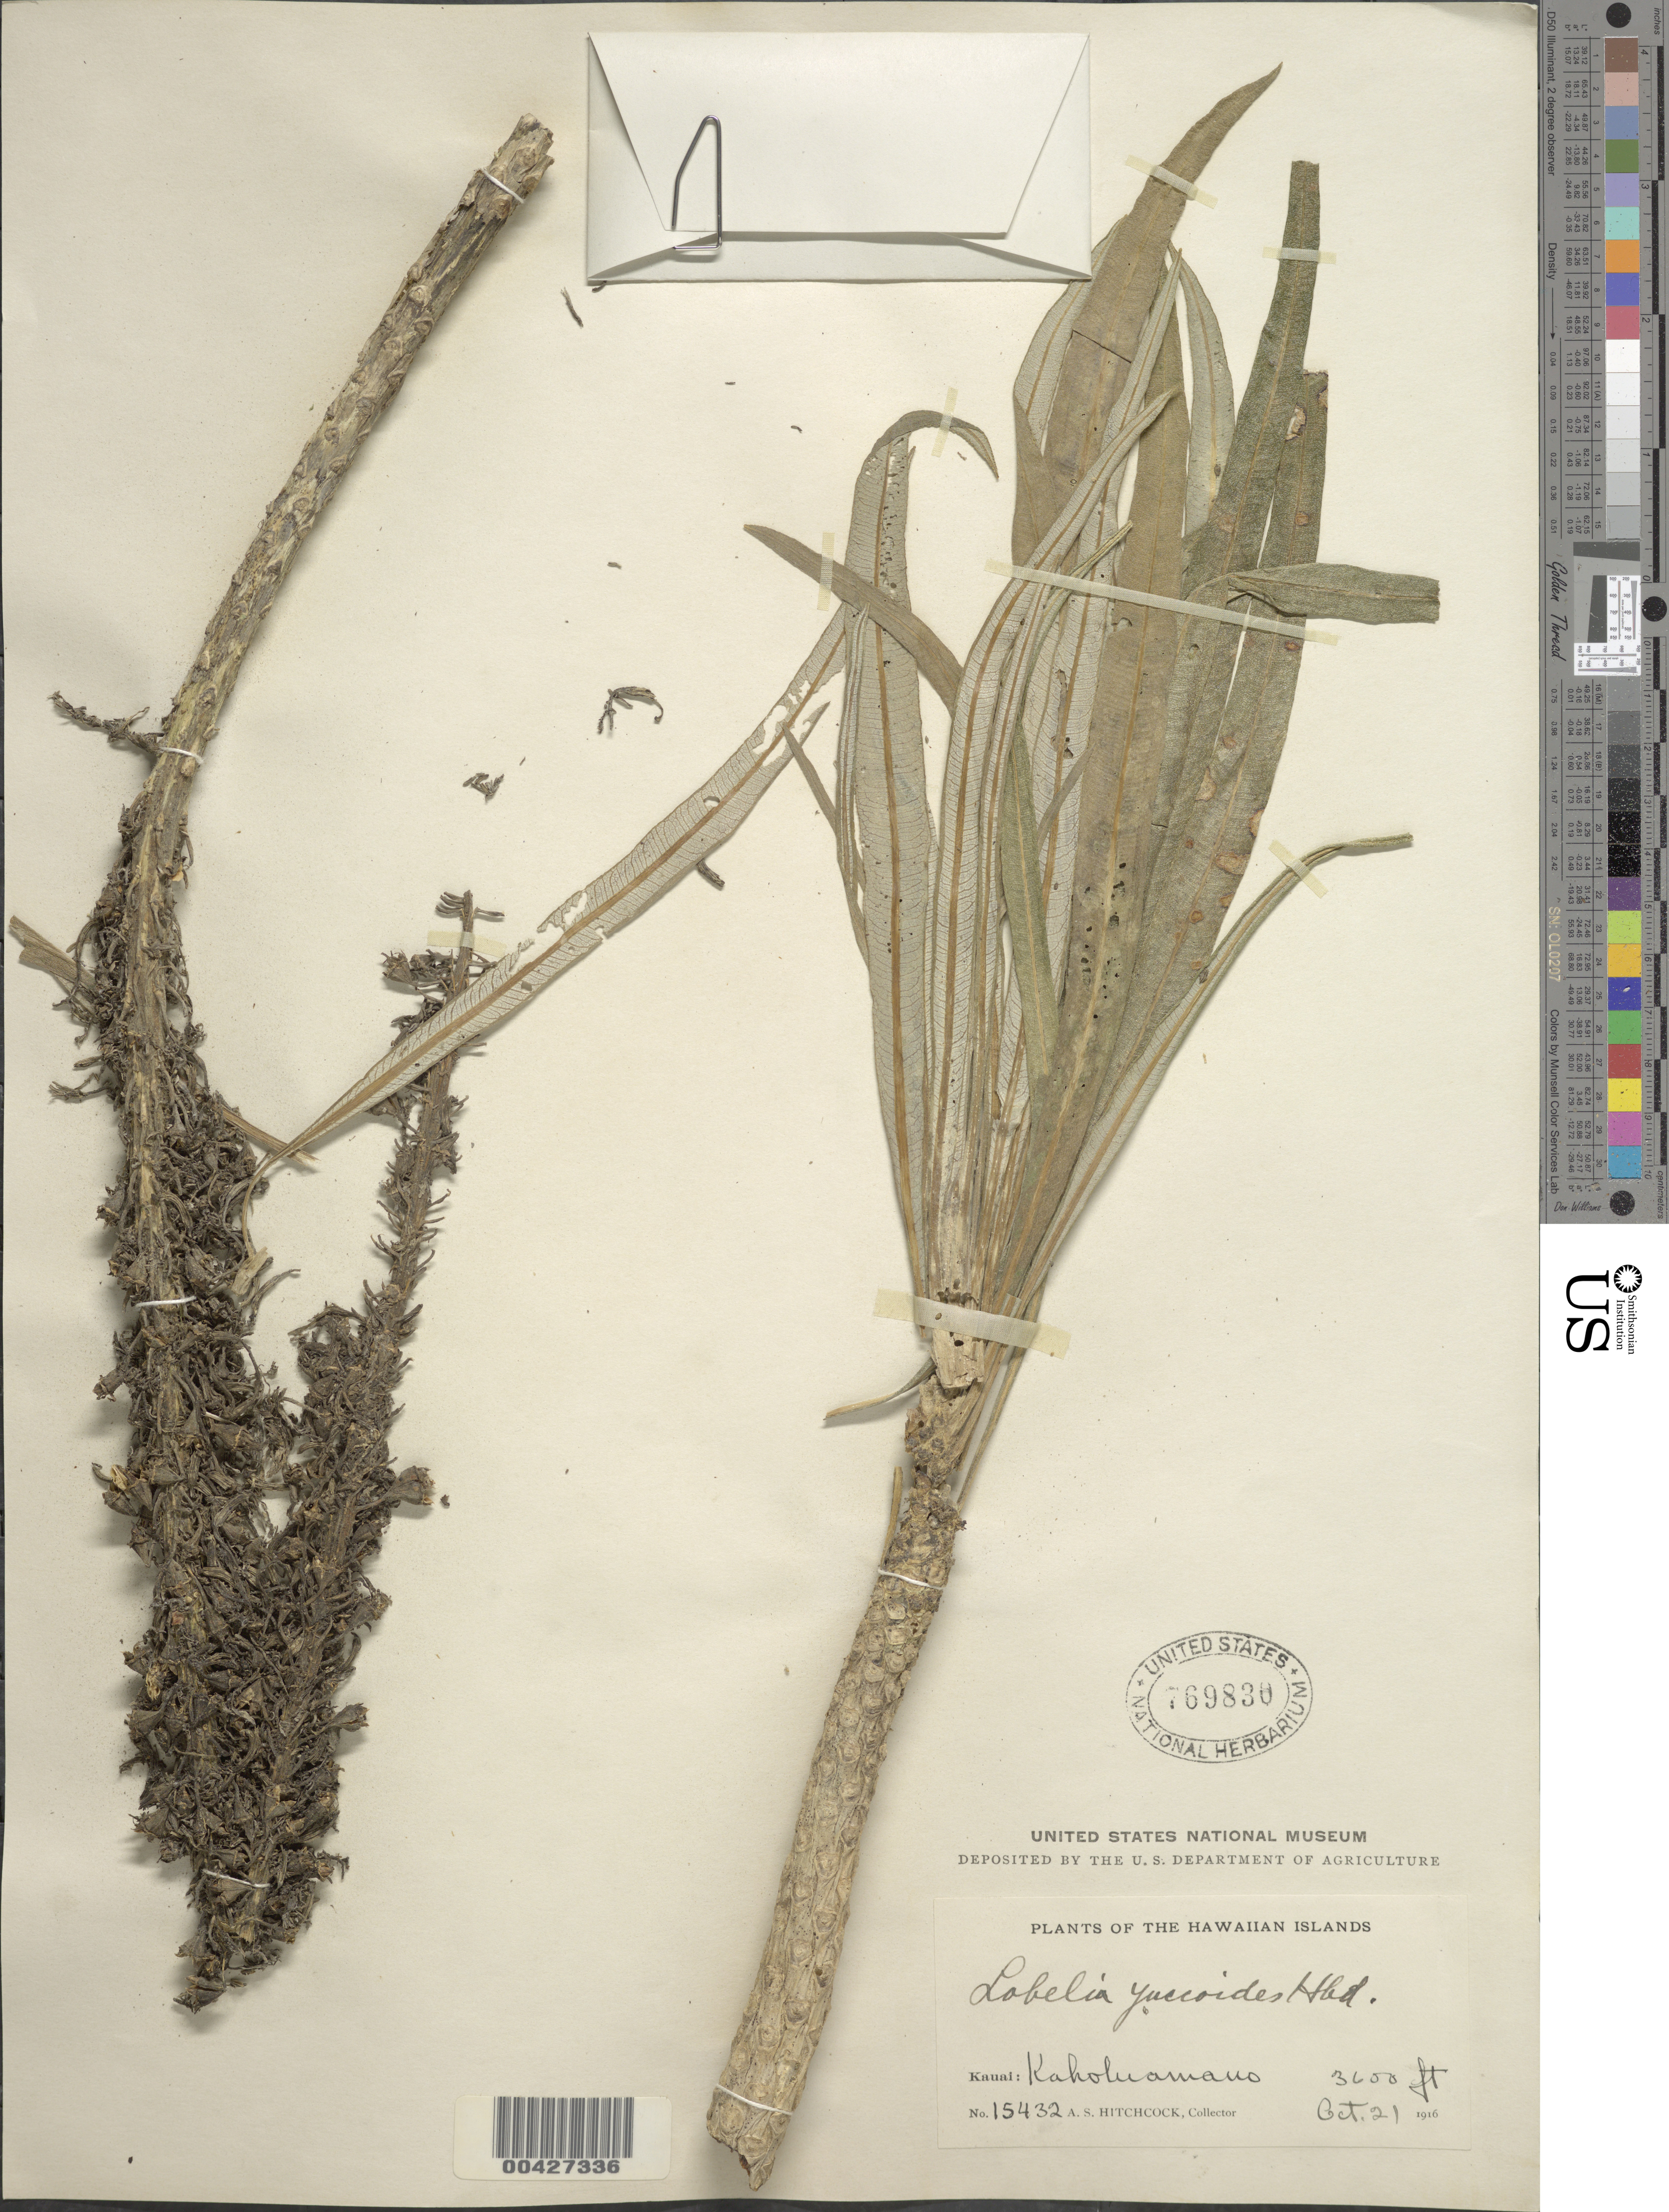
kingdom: Plantae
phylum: Tracheophyta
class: Magnoliopsida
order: Asterales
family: Campanulaceae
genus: Lobelia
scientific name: Lobelia yuccoides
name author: Hillebr.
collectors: A. S. Hitchcock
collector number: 15432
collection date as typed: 21 Oct 1916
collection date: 1916-10-21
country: United States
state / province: Hawaii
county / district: Kauai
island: Kaua'i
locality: Kaholuamano.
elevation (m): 1097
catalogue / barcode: US 769838